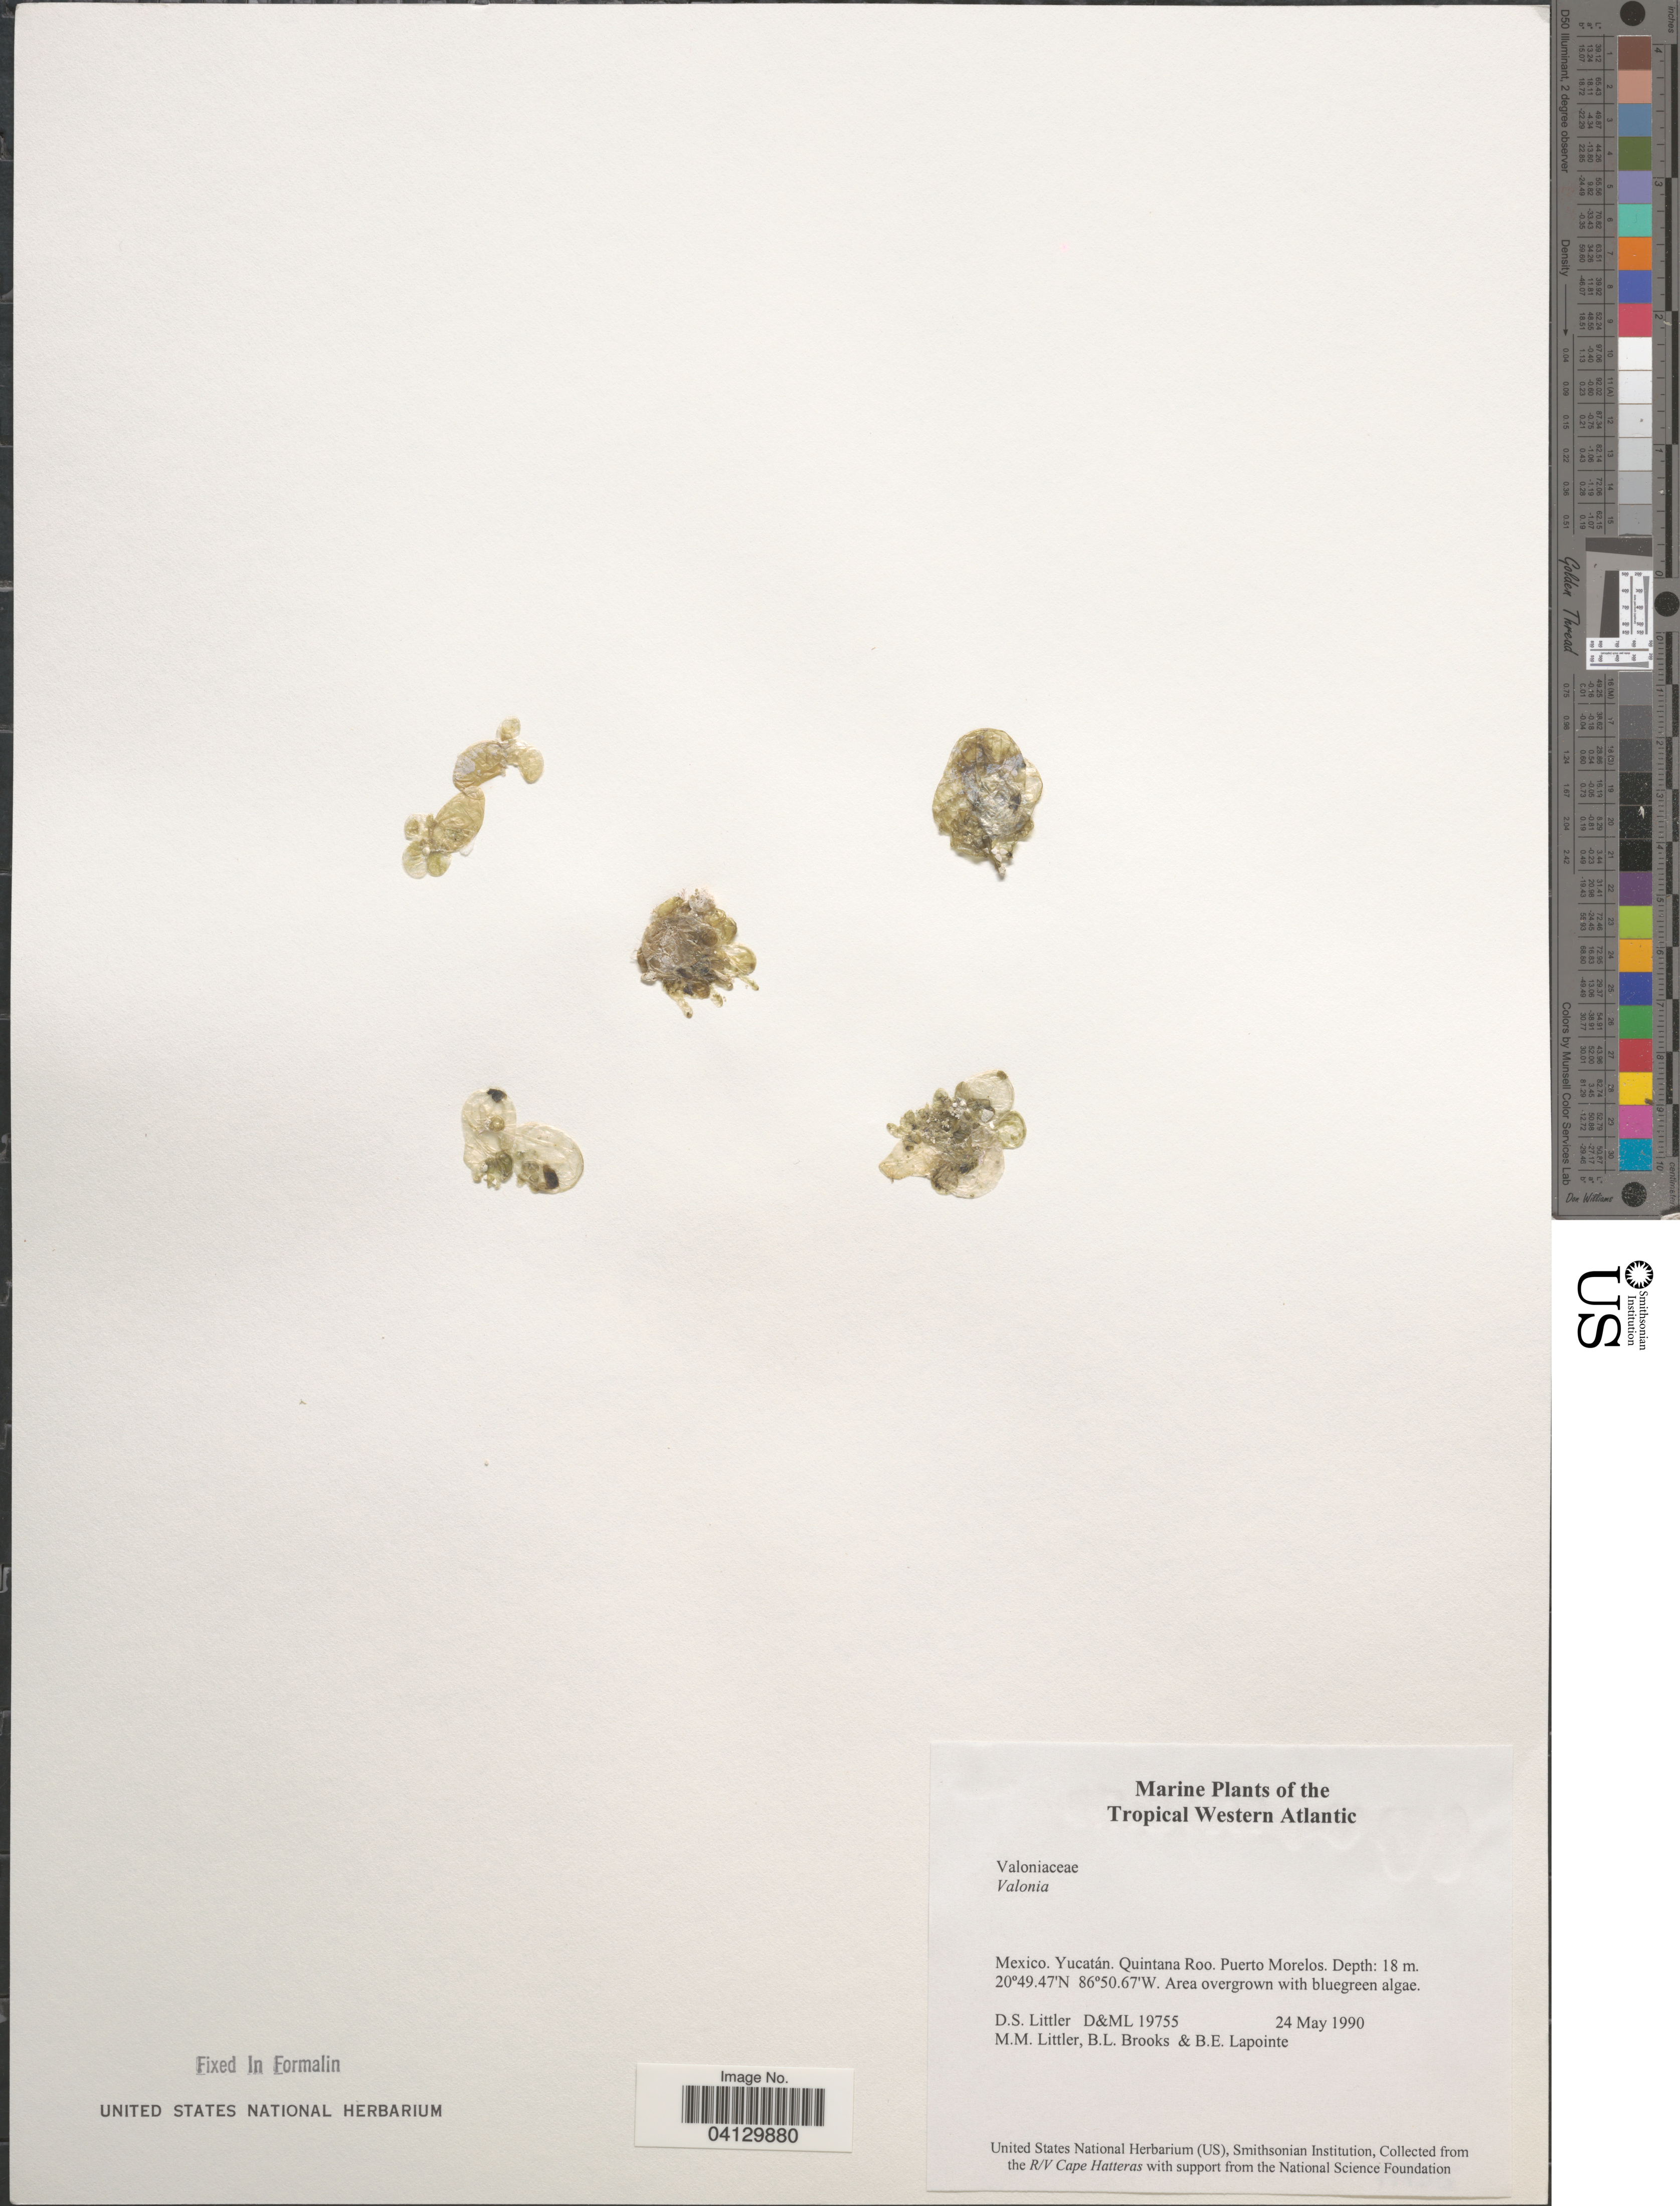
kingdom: Plantae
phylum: Chlorophyta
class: Ulvophyceae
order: Siphonocladales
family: Valoniaceae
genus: Valonia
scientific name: Valonia sp.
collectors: D. S. Littler, B. Brooks & B. Lapointe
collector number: D&ML19755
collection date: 1990-05-24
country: Mexico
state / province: Yucatán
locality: Tropical Western Atlantic. Quintana Roo. Puerto Morelos.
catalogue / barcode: US 328878